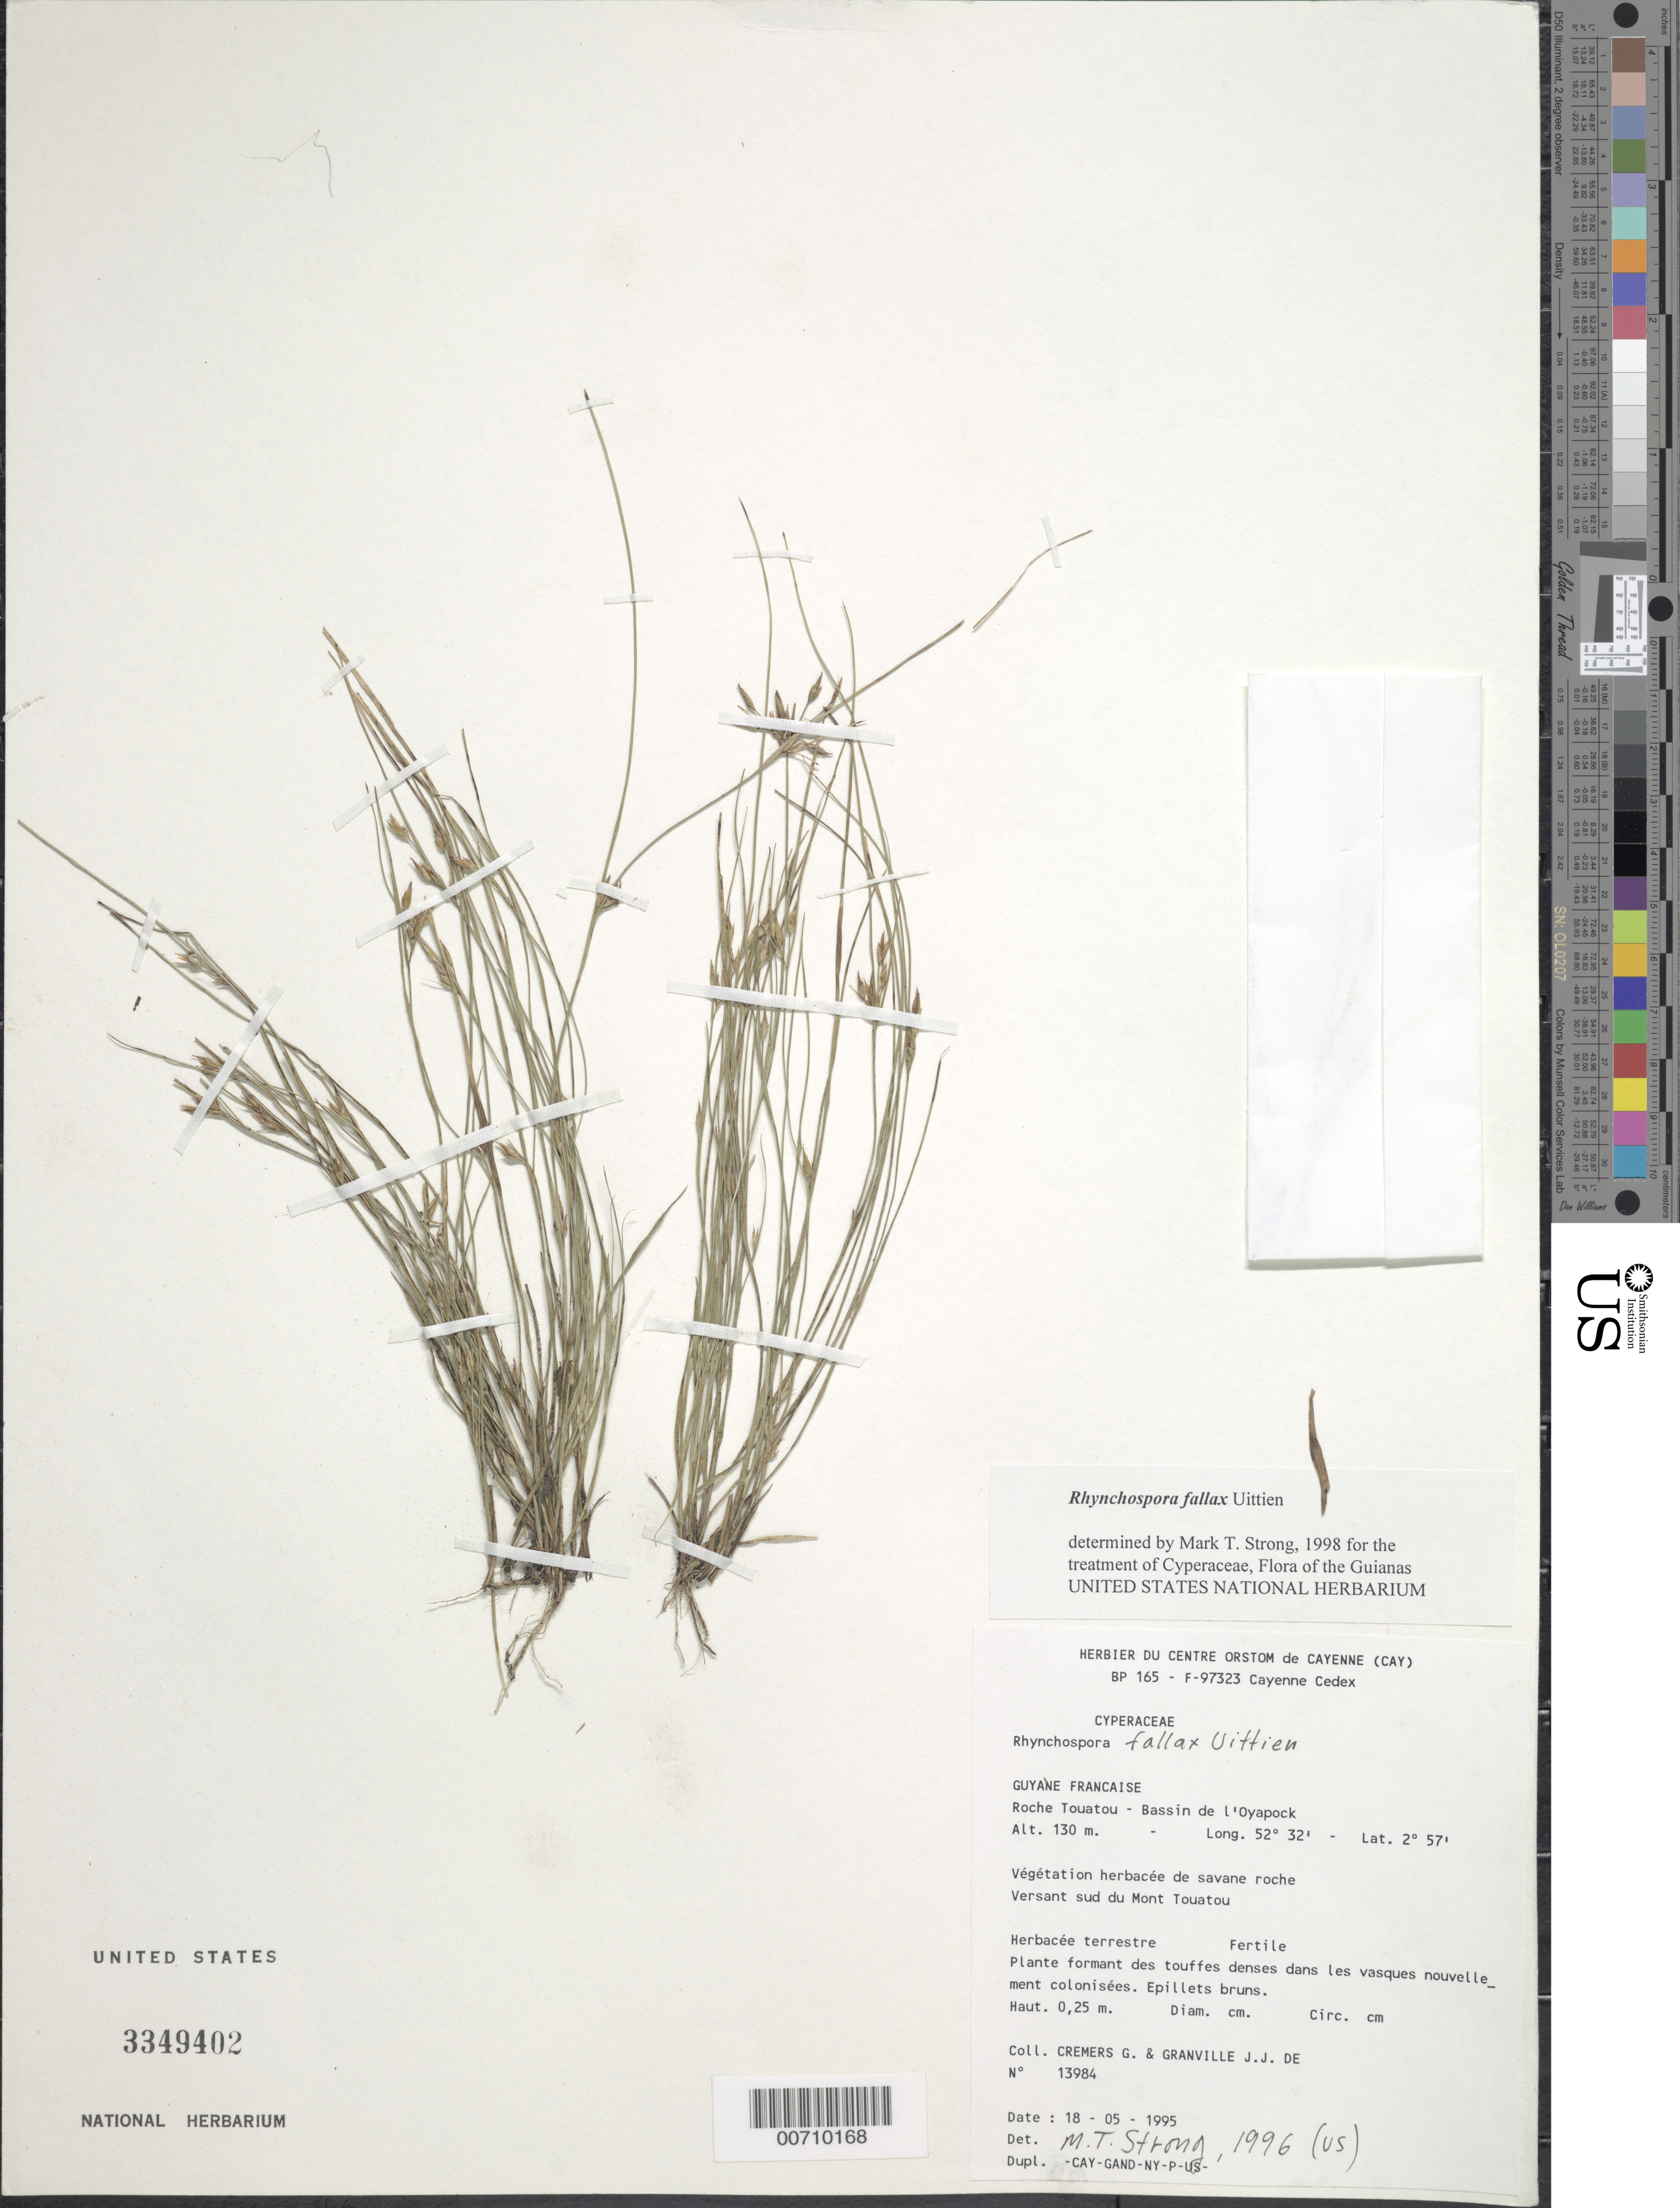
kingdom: Plantae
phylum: Tracheophyta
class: Liliopsida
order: Poales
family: Cyperaceae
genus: Rhynchospora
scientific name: Rhynchospora fallax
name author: Uittien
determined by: Strong, M. T., (US), Smithsonian Institution - National Museum of Natural History (UNITED STATES)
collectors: G. Cremers & J.-J. de Granville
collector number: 13984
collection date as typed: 18-May-95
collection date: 1995-05-18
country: French Guiana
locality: Roche Touatou, Bassin de l'Oyapock, versant sud du Mont Touatou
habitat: Vegetation herbacée de savane roche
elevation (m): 130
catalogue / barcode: US 3349402